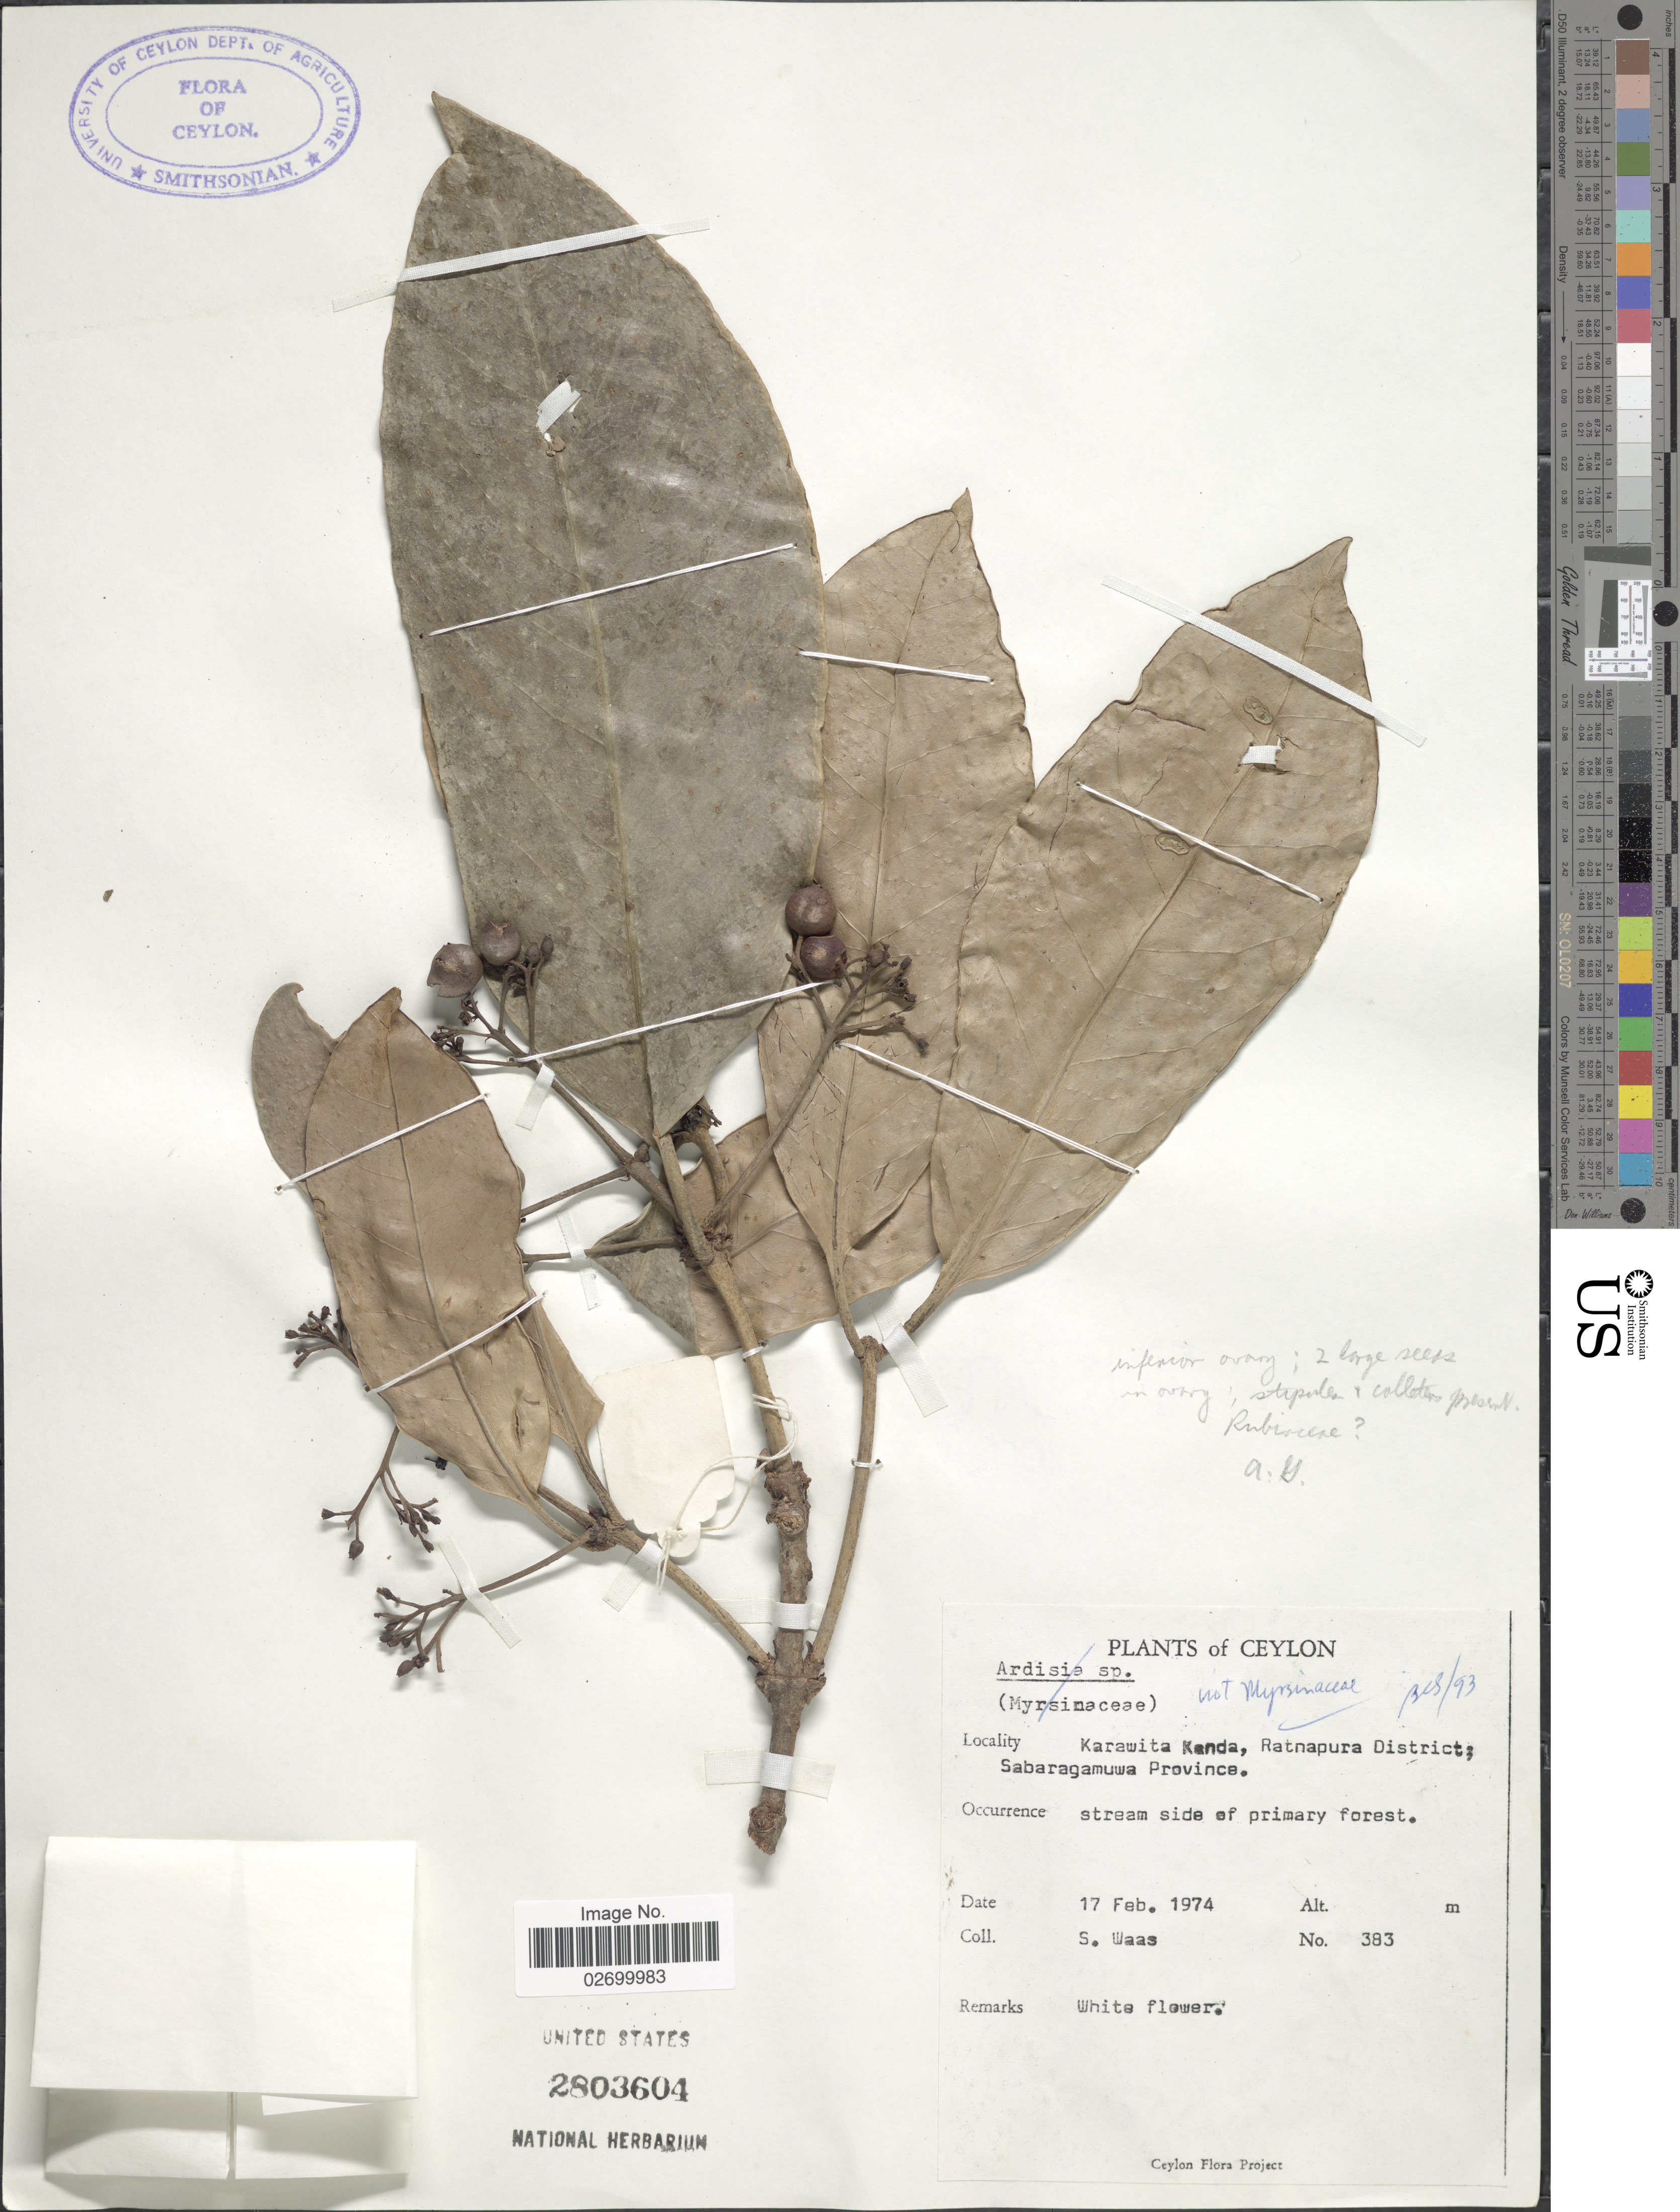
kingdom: Plantae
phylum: Tracheophyta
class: Magnoliopsida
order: Gentianales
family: Rubiaceae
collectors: S. Waas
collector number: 383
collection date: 1974-02-17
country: Sri Lanka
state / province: Sabaragamuwa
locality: Ceylon, Karawita Kanda, Ratnapura District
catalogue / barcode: US 2803604